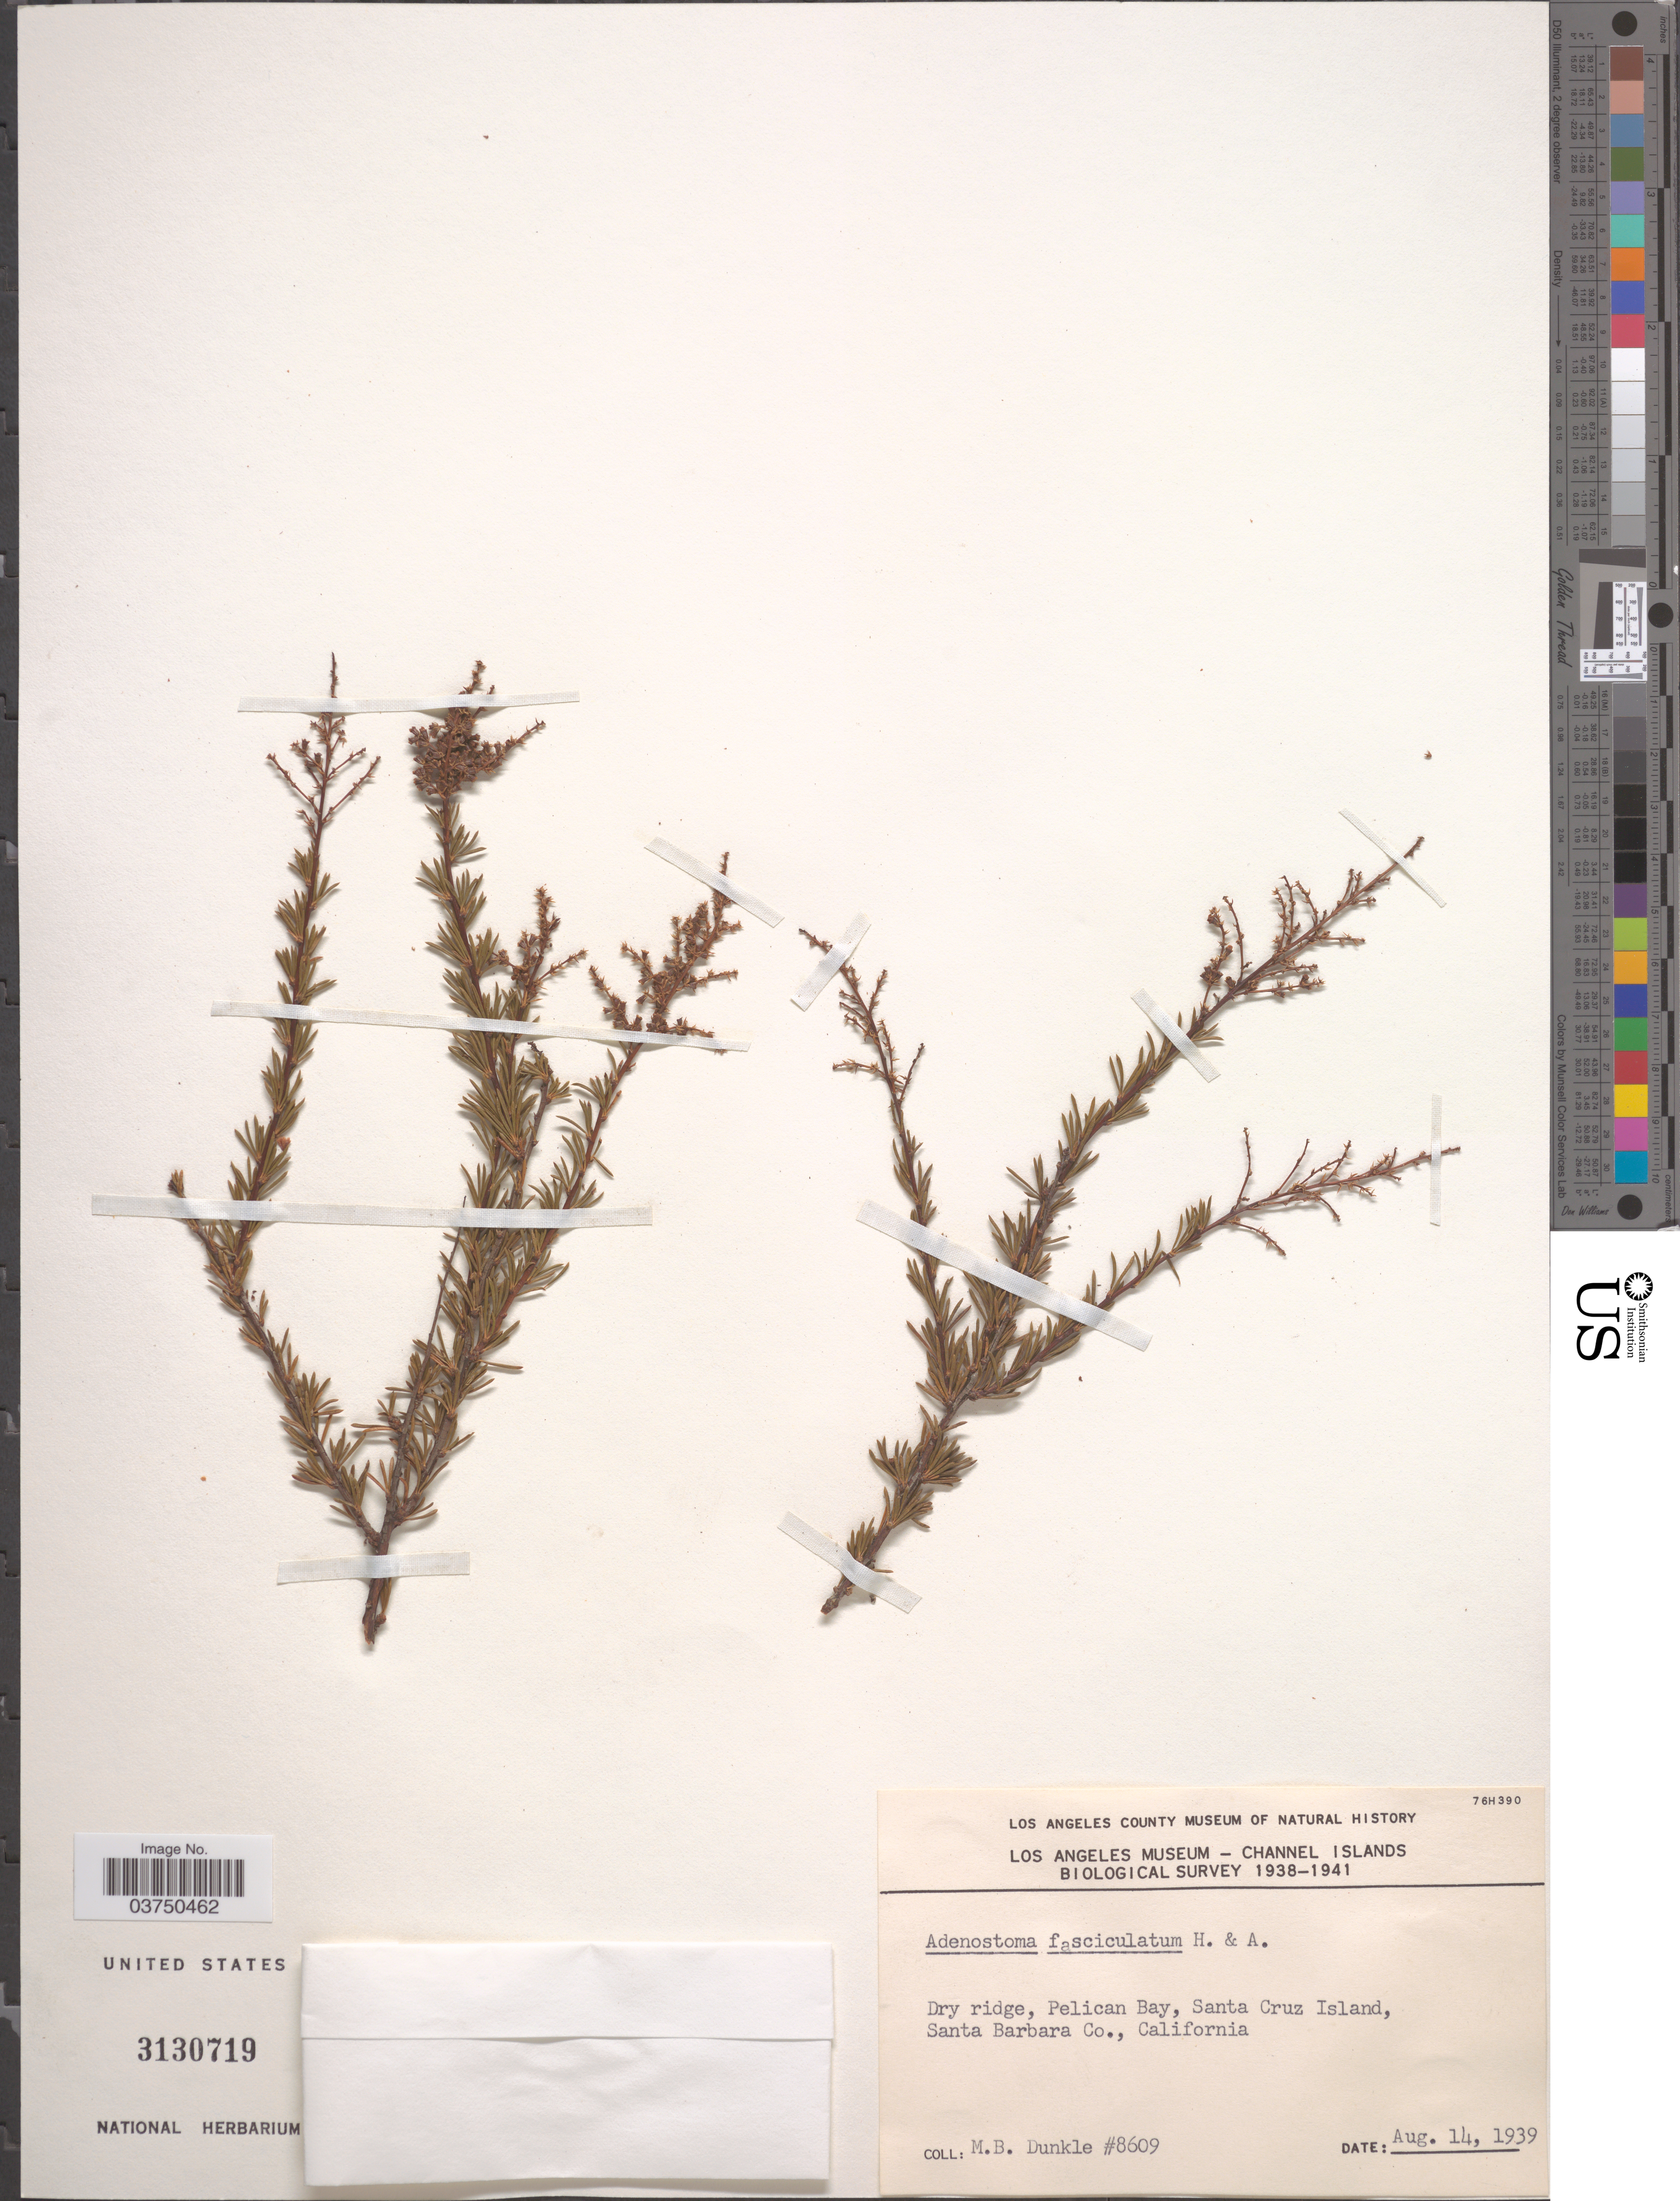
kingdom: Plantae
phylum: Tracheophyta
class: Magnoliopsida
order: Rosales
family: Rosaceae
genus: Adenostoma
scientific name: Adenostoma fasciculatum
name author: Hook. & Arn.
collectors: M. Dunkle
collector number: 8609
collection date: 1939-08-14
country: United States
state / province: California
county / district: Santa Barbara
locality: Dry ridge, Pelican Bay, Santa Cruz Island, Santa Barbara Co.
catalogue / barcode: US 3130719